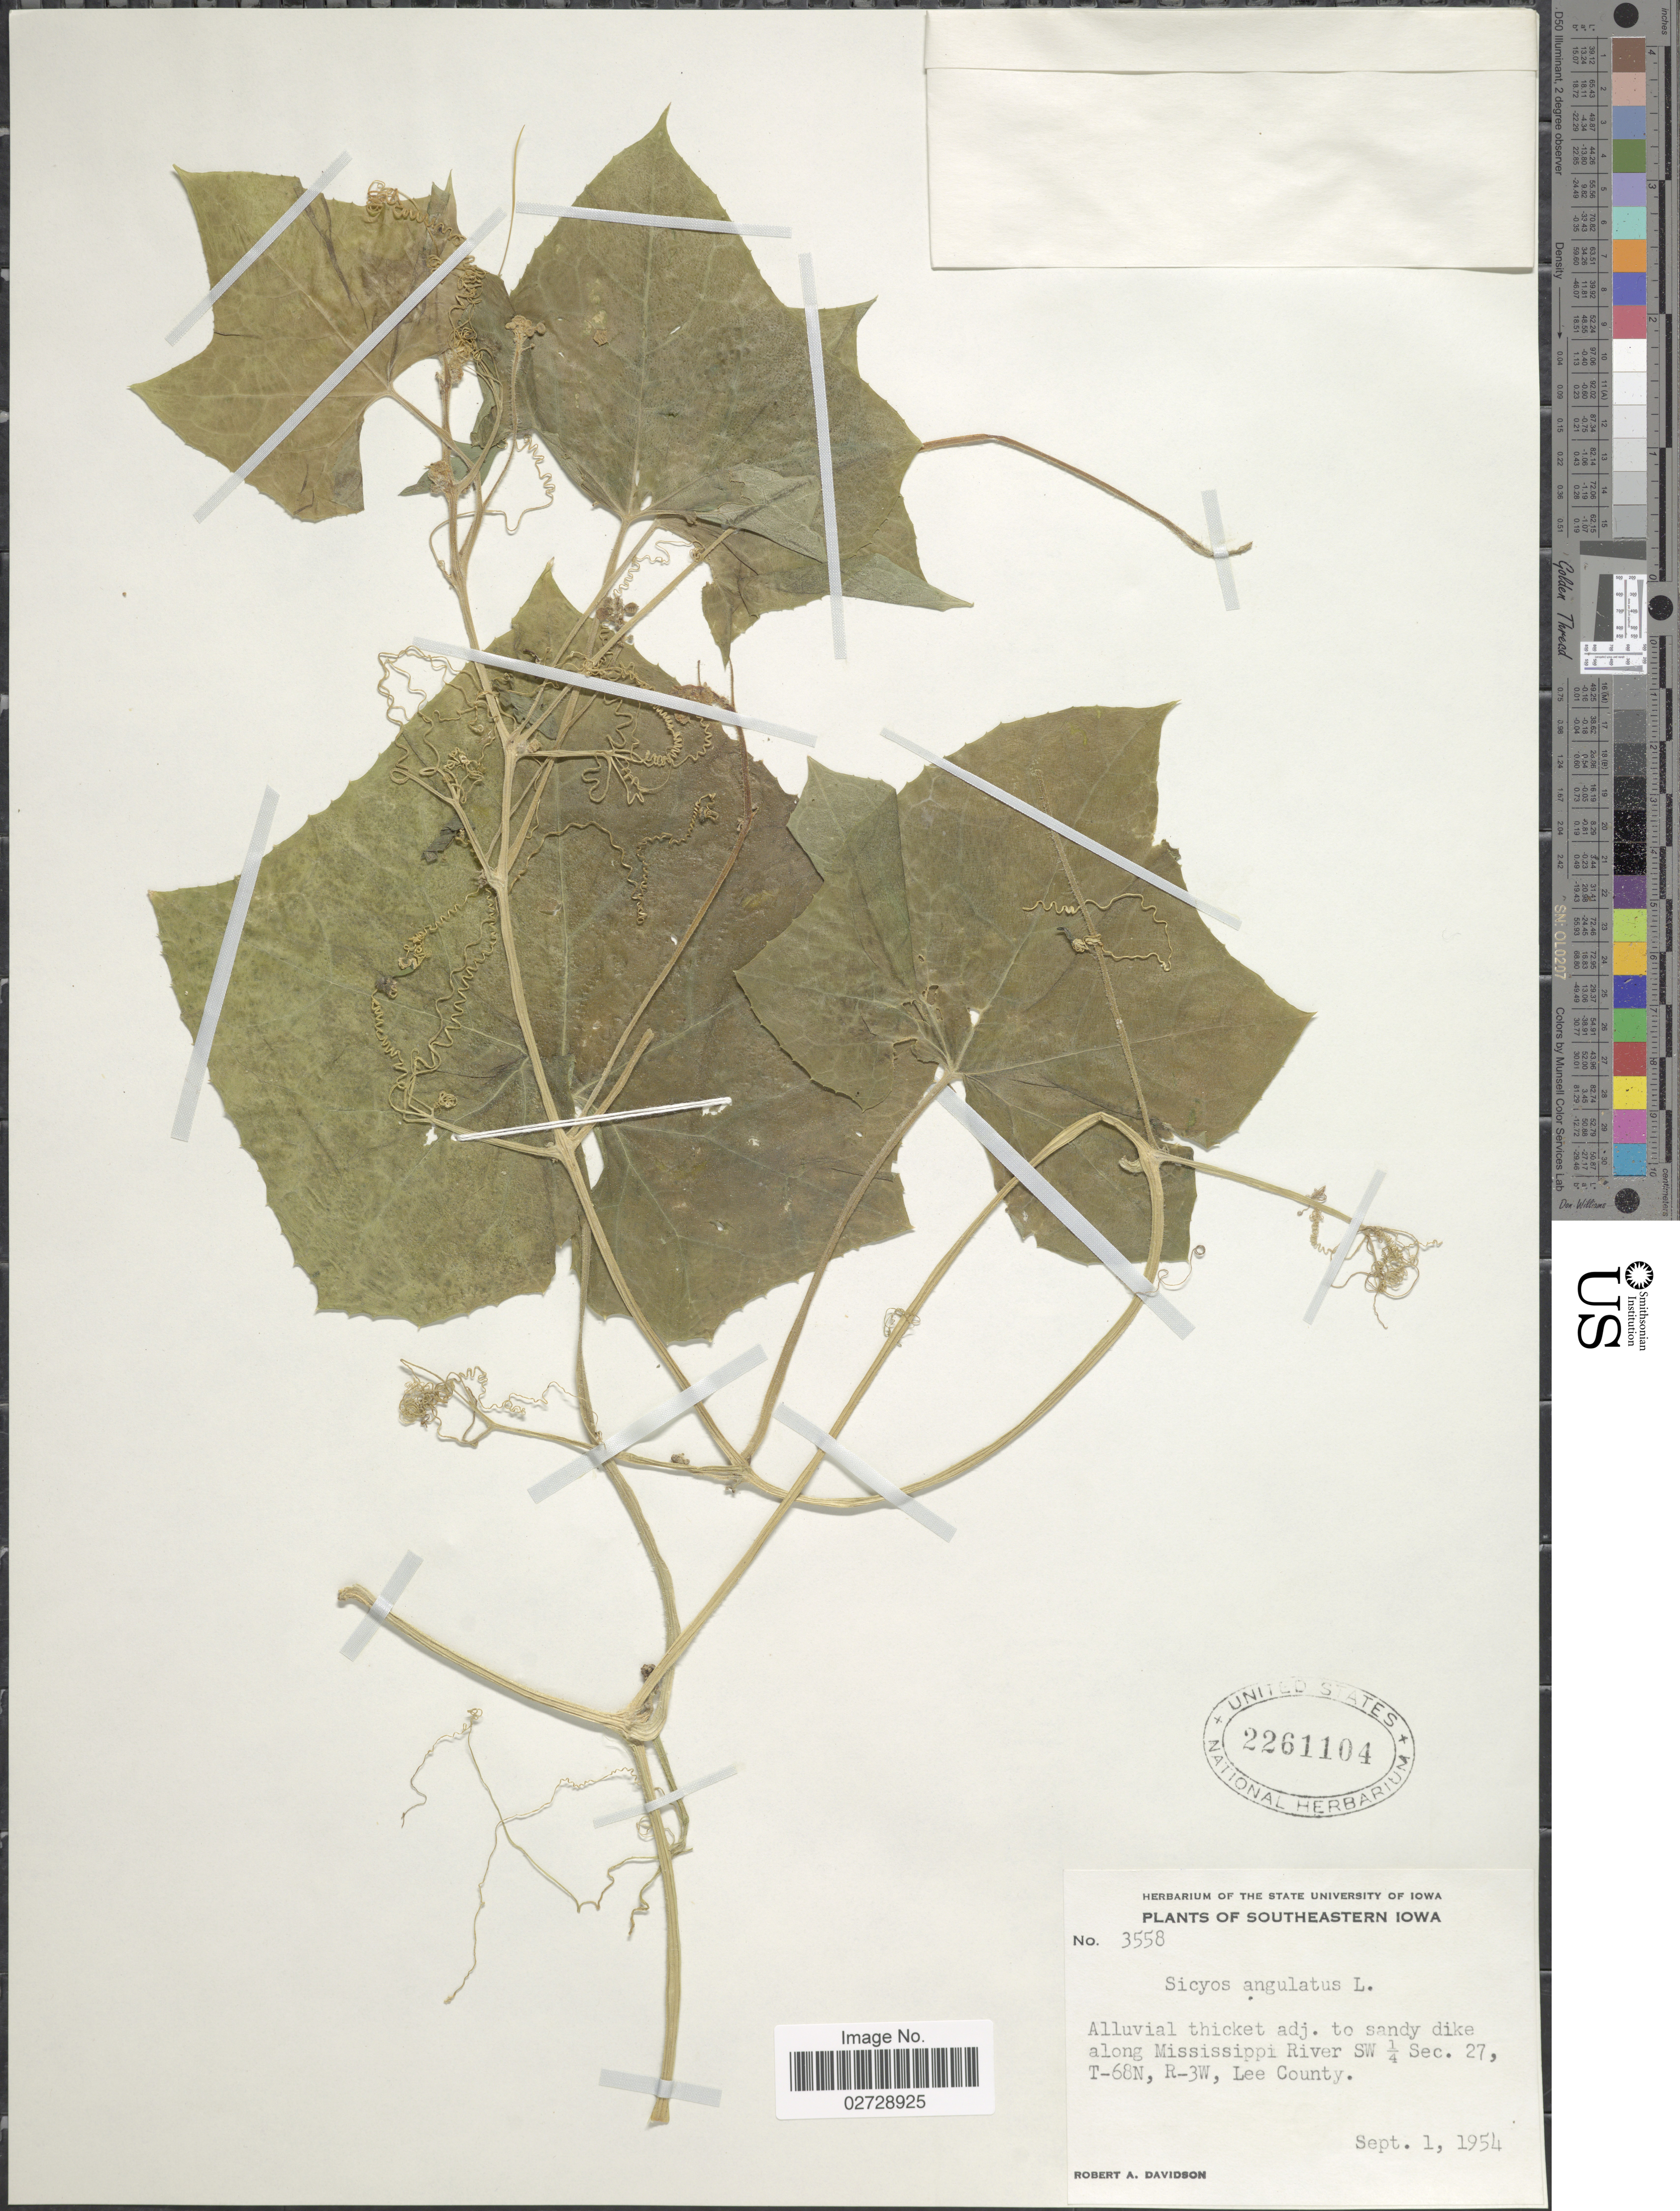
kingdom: Plantae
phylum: Tracheophyta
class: Magnoliopsida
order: Cucurbitales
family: Cucurbitaceae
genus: Sicyos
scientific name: Sicyos angulatus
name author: L.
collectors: R. A. Davidson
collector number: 3558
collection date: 1954-09-01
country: United States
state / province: Iowa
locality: Southeastern Iowa, along Mississippi River SW ¼ Sec. 27, T-68N, R-3W, Lee County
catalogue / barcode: US 2261104